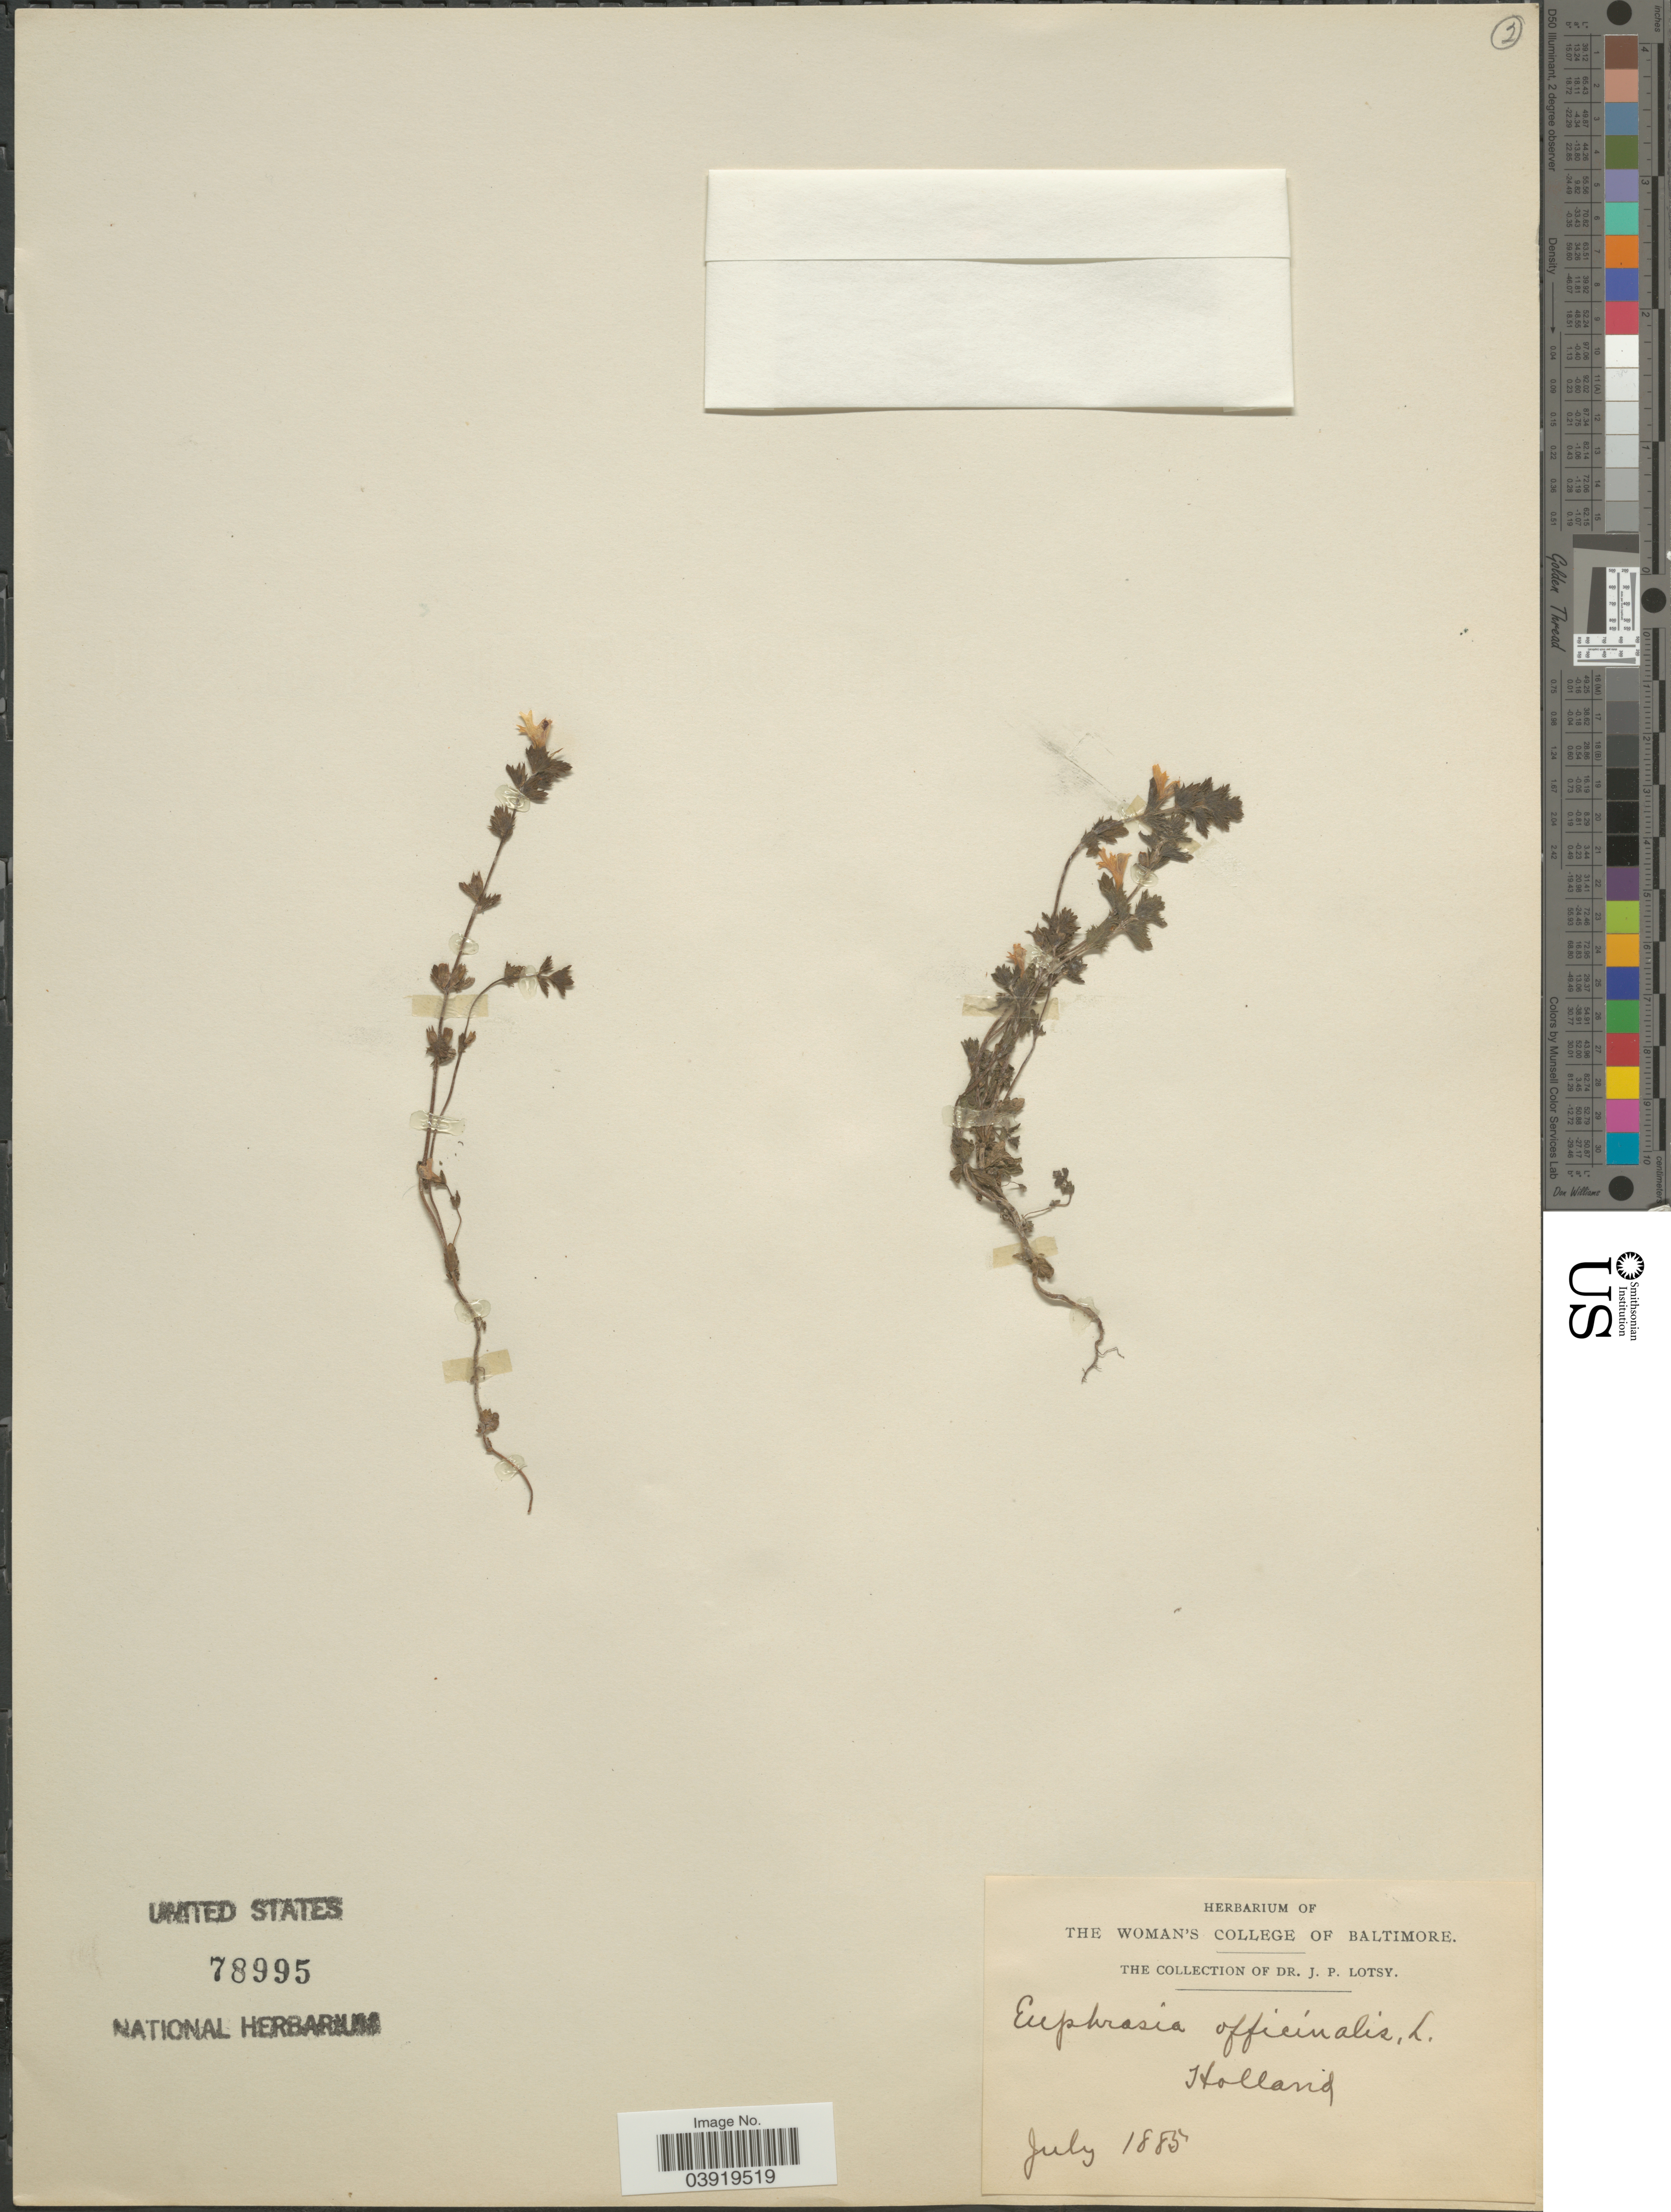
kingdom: Plantae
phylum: Tracheophyta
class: Magnoliopsida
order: Lamiales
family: Orobanchaceae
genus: Euphrasia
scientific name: Euphrasia officinalis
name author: L.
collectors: J. Lotsy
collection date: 1885-07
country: Netherlands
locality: Holland.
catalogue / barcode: US 78995